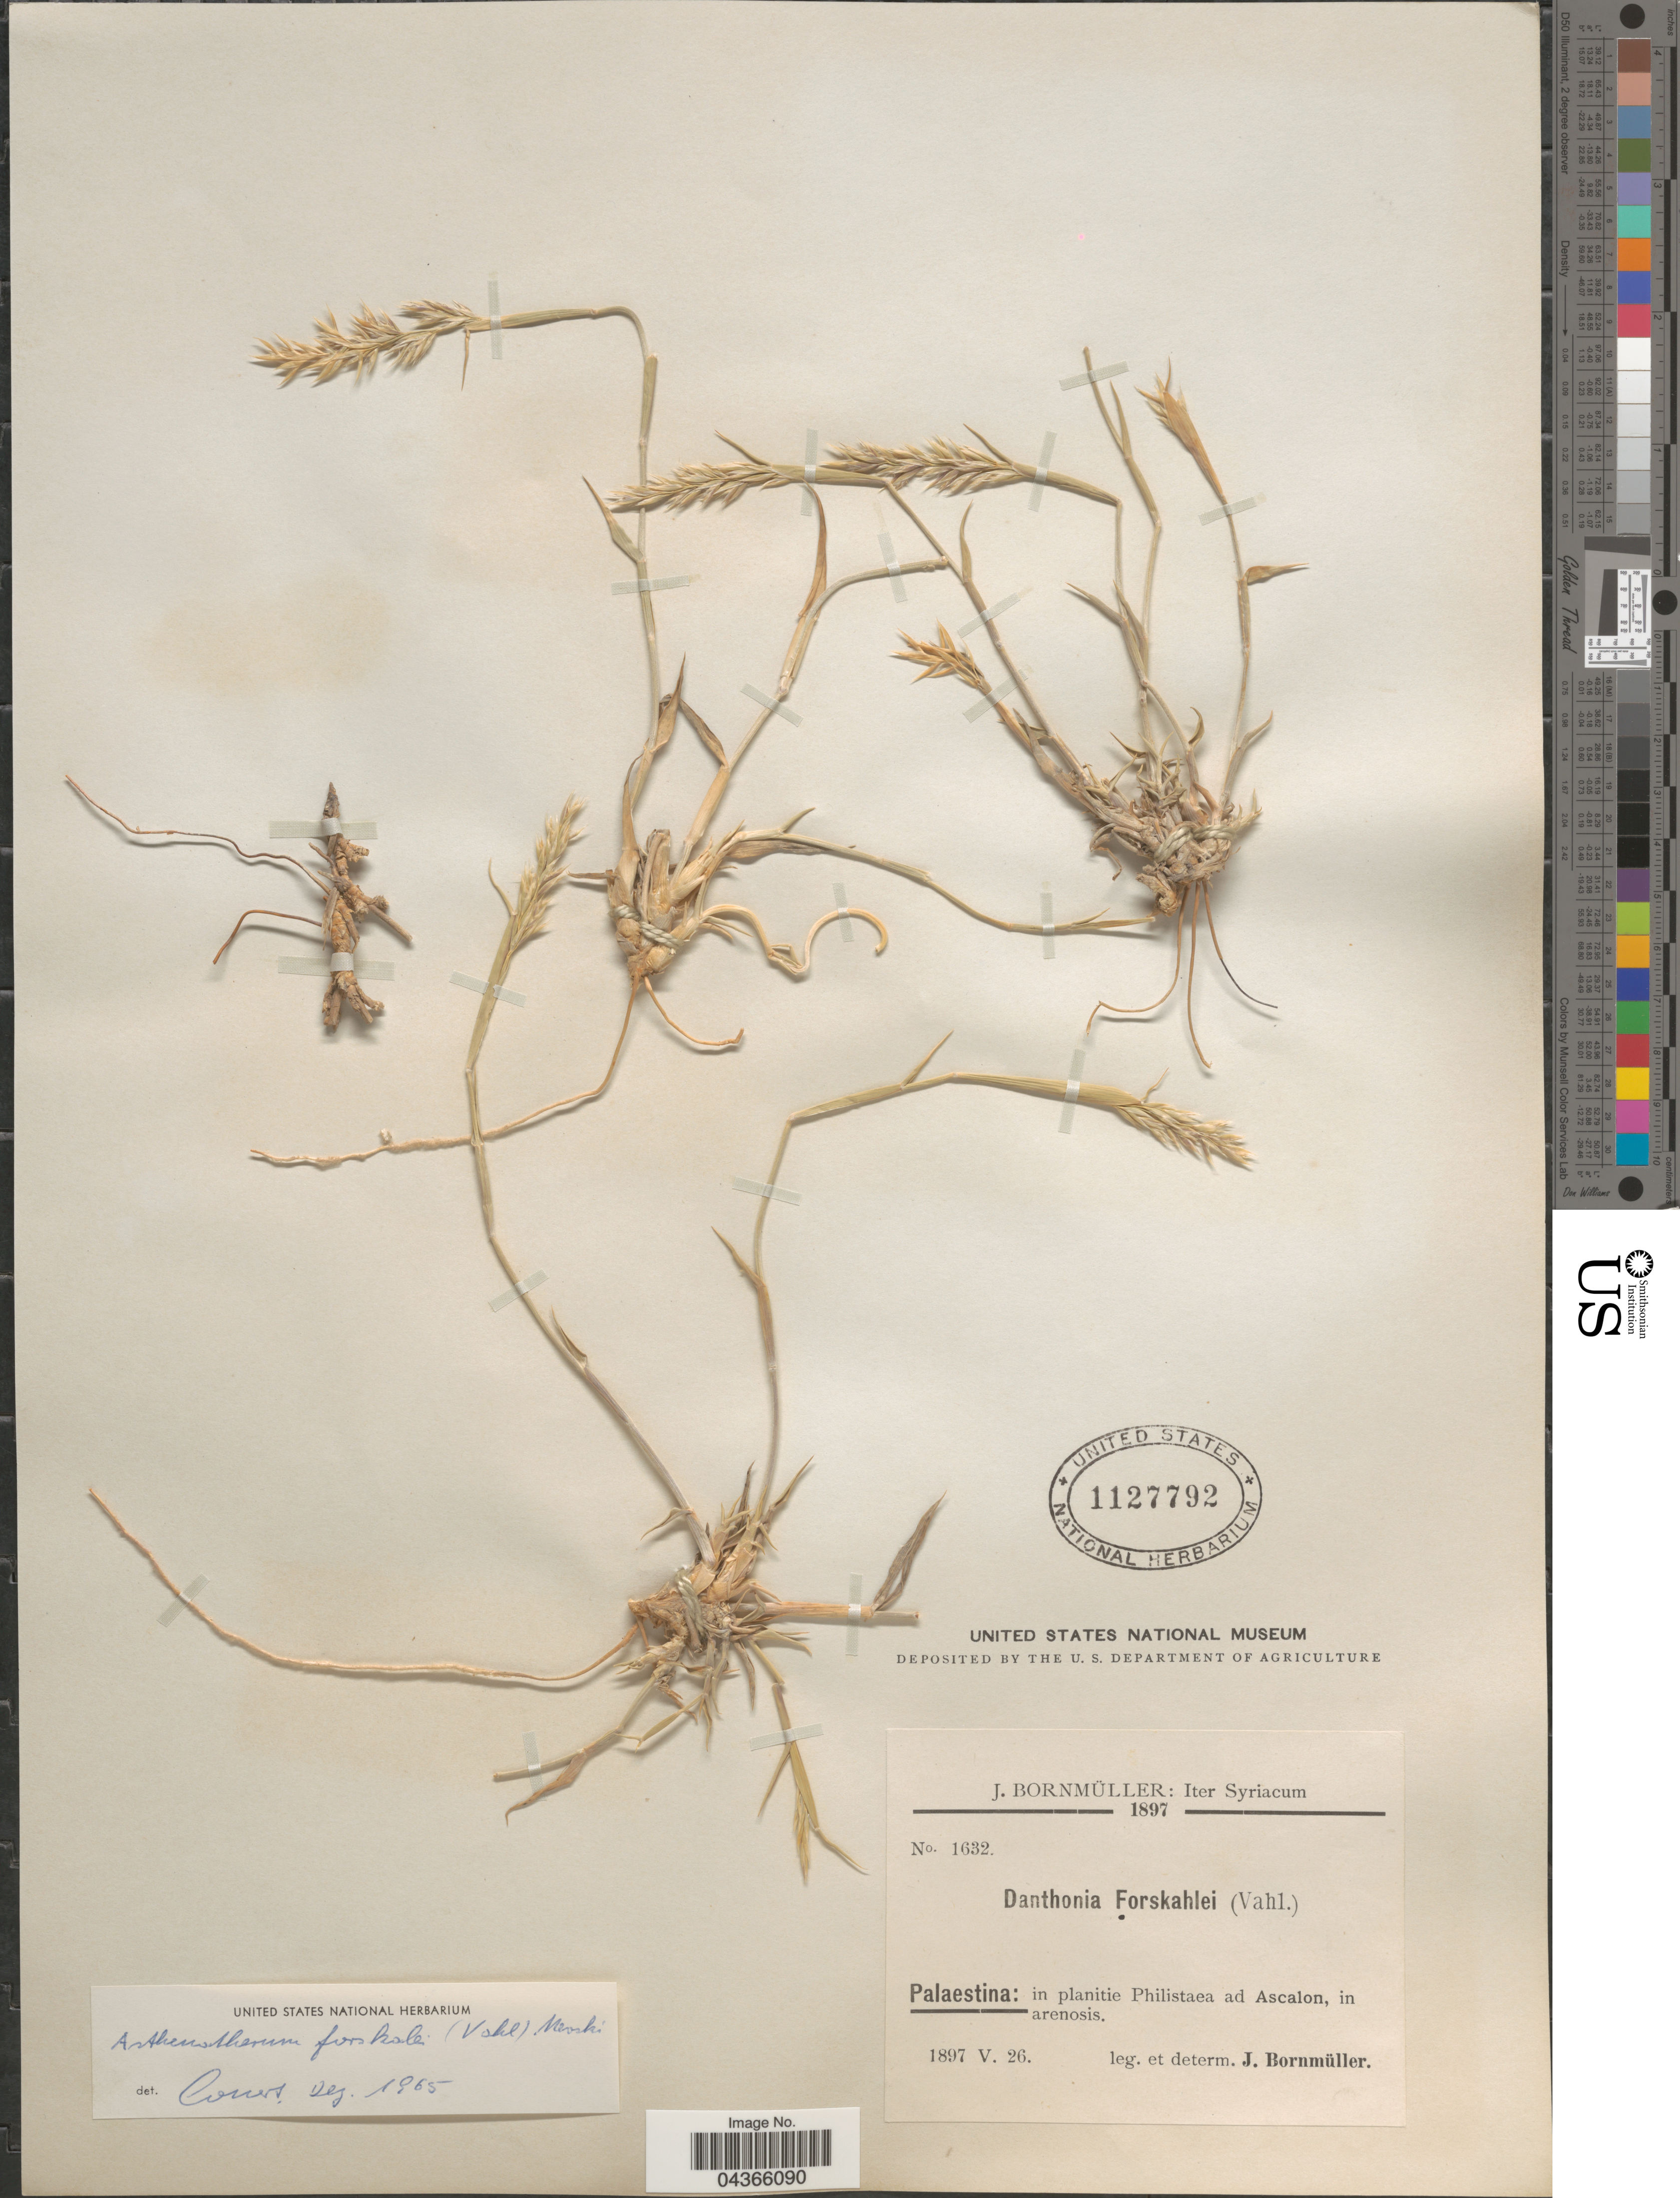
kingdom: Plantae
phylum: Tracheophyta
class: Liliopsida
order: Poales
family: Poaceae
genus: Centropodia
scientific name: Centropodia forsskalii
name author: (Vahl) Cope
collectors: J. Bornmüller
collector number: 1632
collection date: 1897-05-26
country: Syria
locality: Iter Syriacum. Palaestina: in planitie Philistaea ad Ascalon, in arenosis.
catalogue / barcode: US 1127792